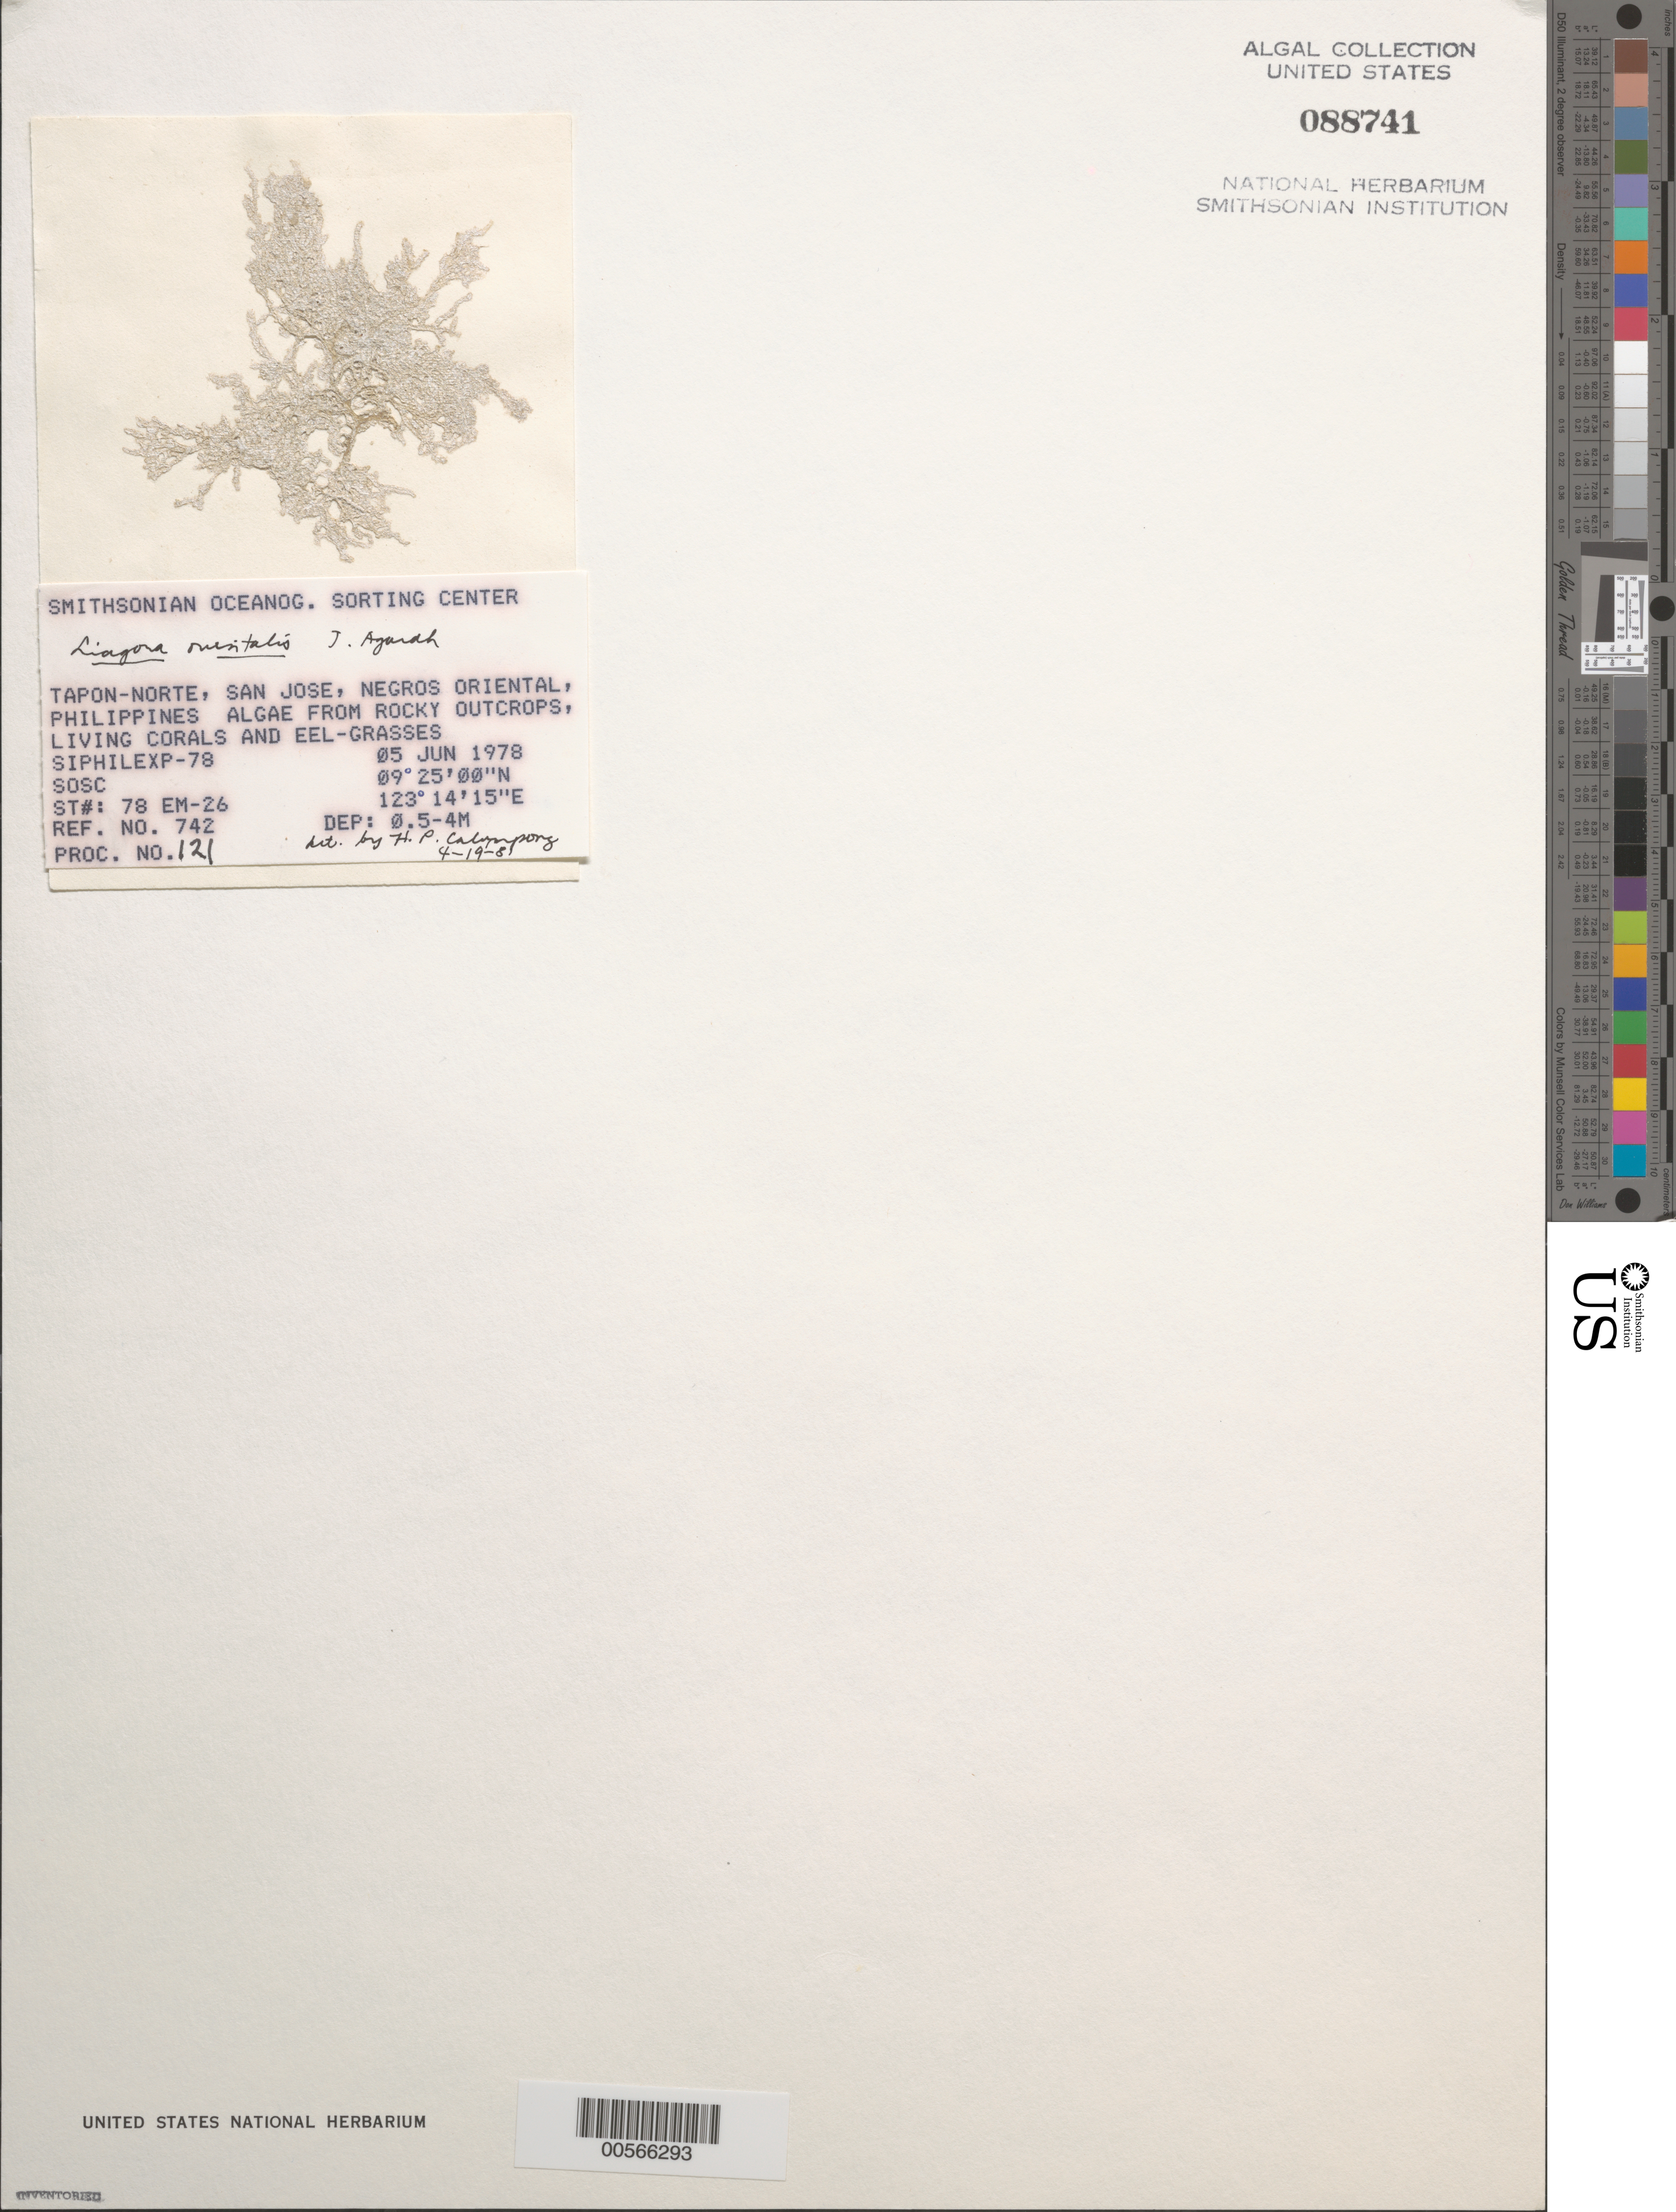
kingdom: Plantae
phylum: Rhodophyta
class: Florideophyceae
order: Nemaliales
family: Liagoraceae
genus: Izziella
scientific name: Izziella orientalis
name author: (J. Agardh) Huisman & Schils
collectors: SOSC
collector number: Station 78 Em-26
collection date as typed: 05 Jun 1978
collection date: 1978-06-05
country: Philippines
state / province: Central Visayas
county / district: Negros Oriental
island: Negros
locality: Tapan-Norte, San Jose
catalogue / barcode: US 88741